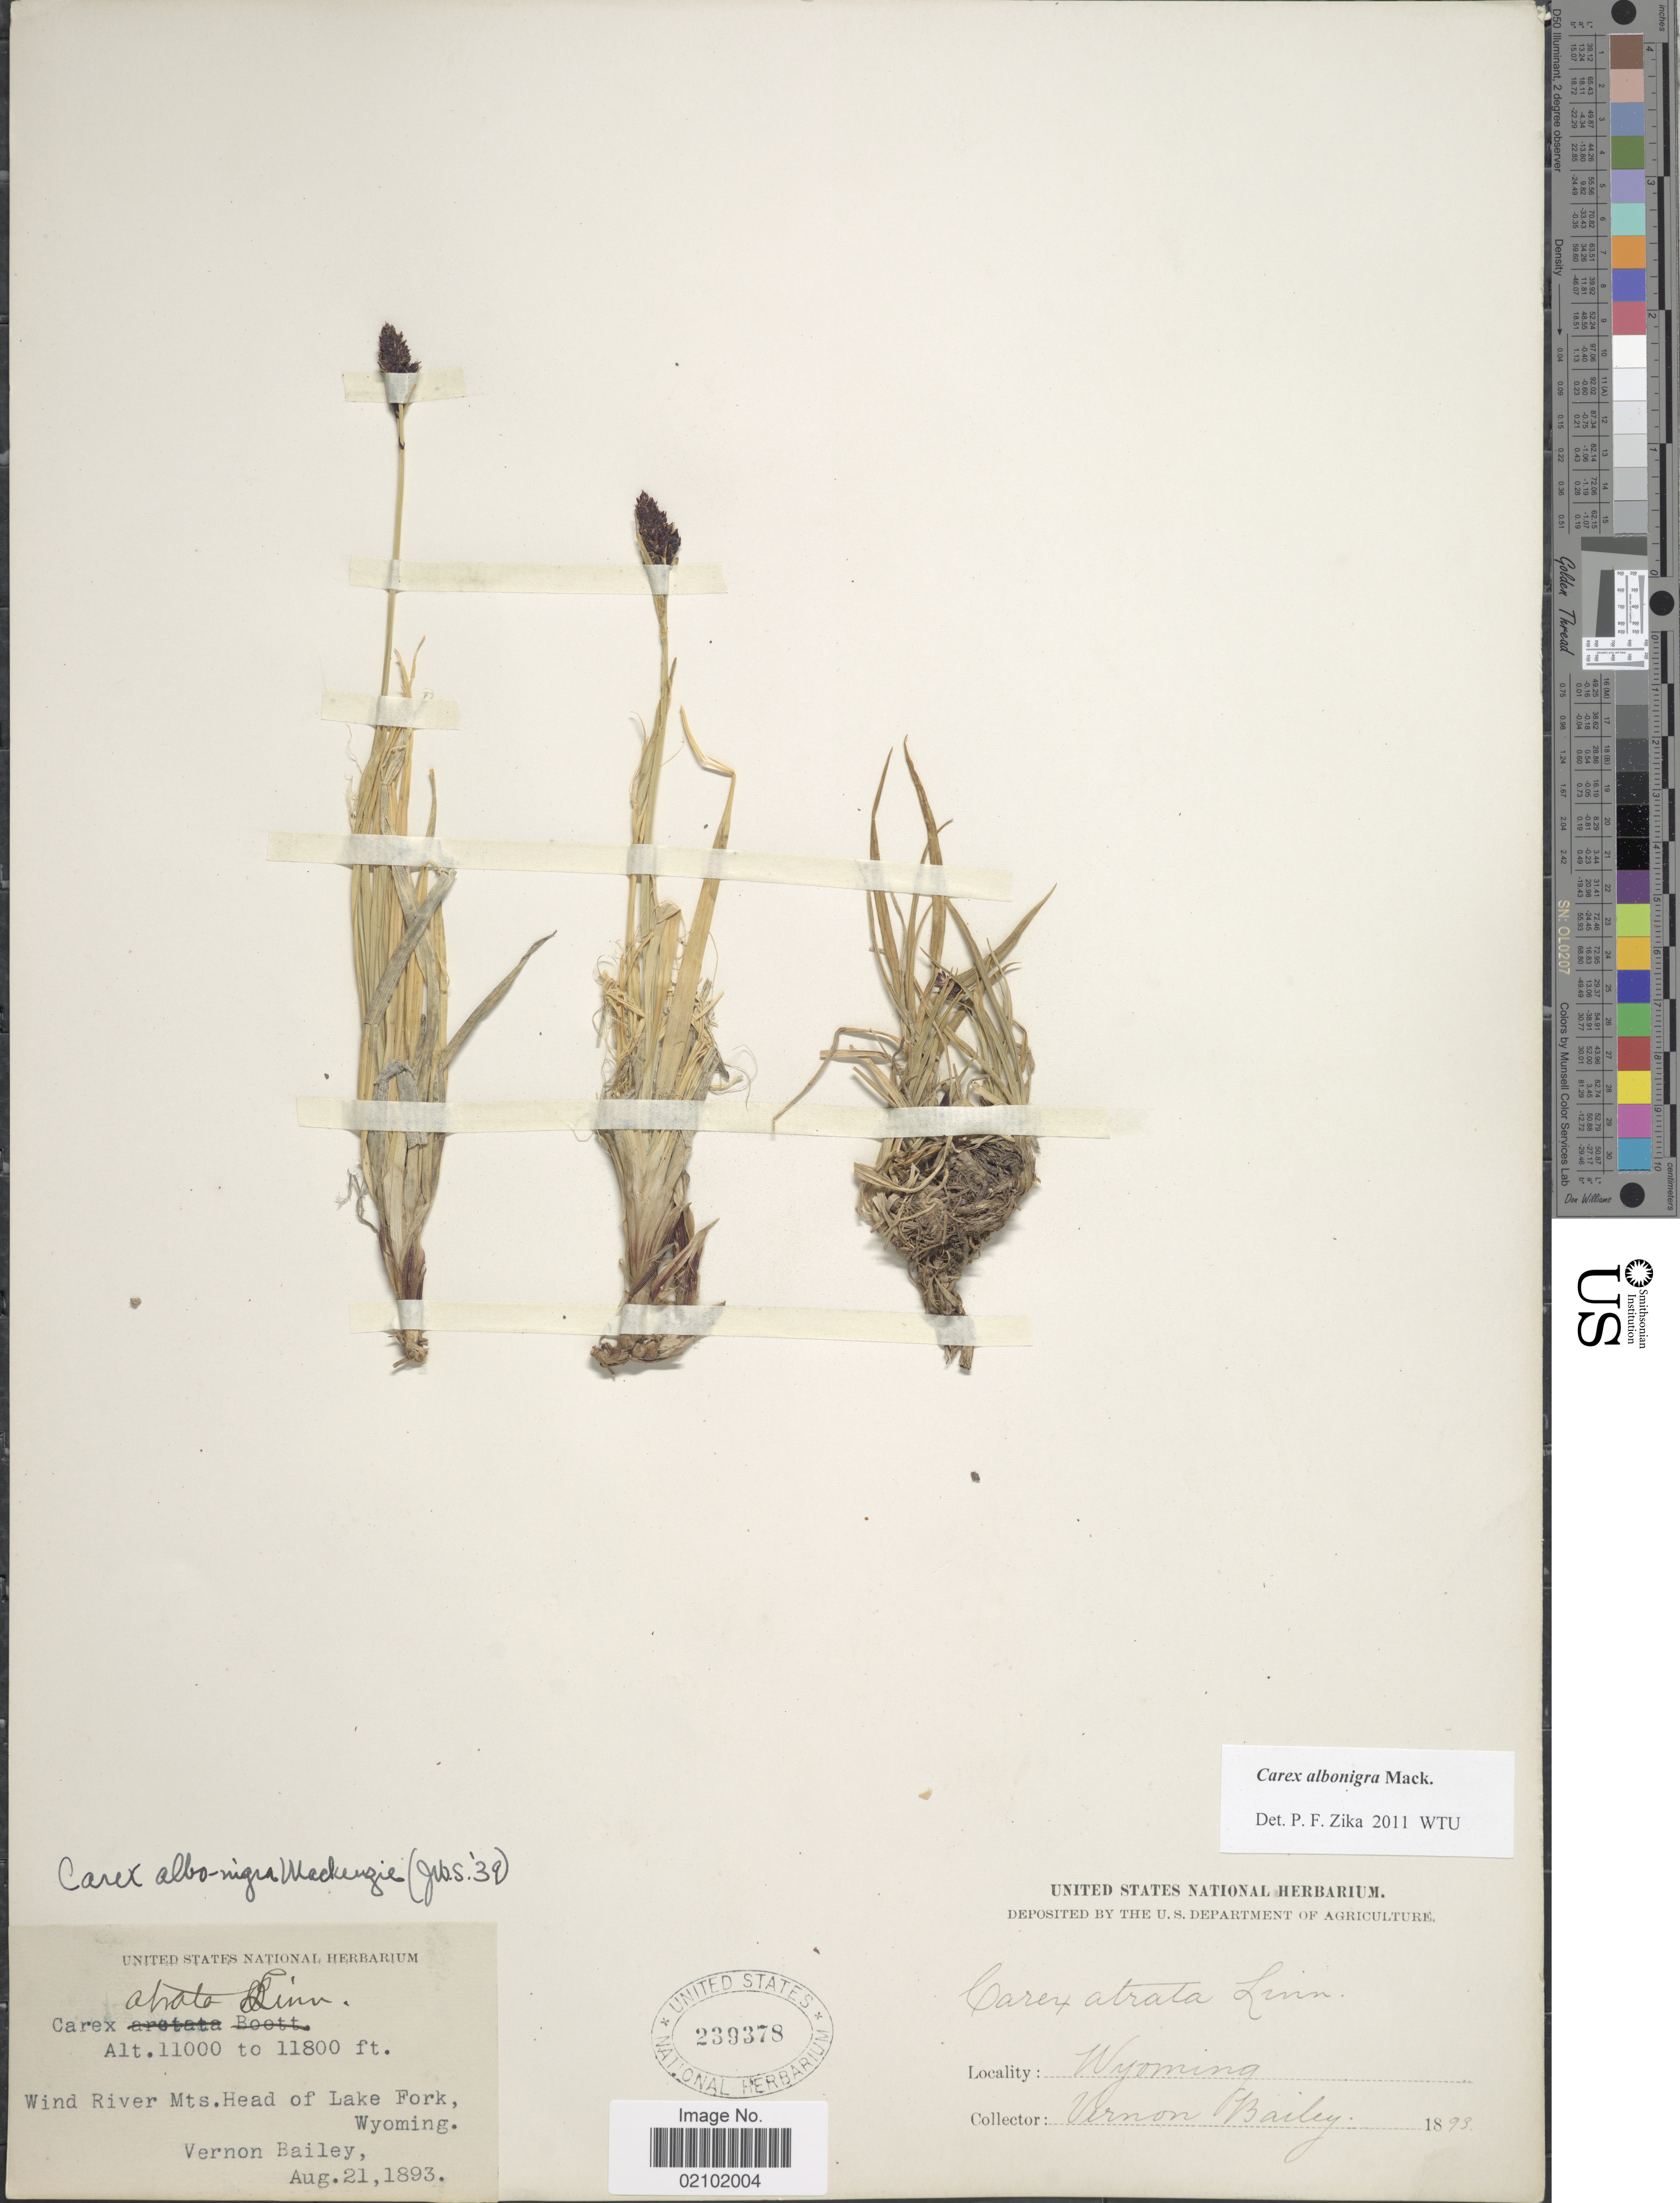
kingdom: Plantae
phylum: Tracheophyta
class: Liliopsida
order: Poales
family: Cyperaceae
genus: Carex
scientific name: Carex albonigra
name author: Mack.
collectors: V. O. Bailey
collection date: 1893-08-21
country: United States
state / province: Wyoming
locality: Wind River Mts. Head of Lake Fork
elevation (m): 3353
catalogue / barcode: US 239378